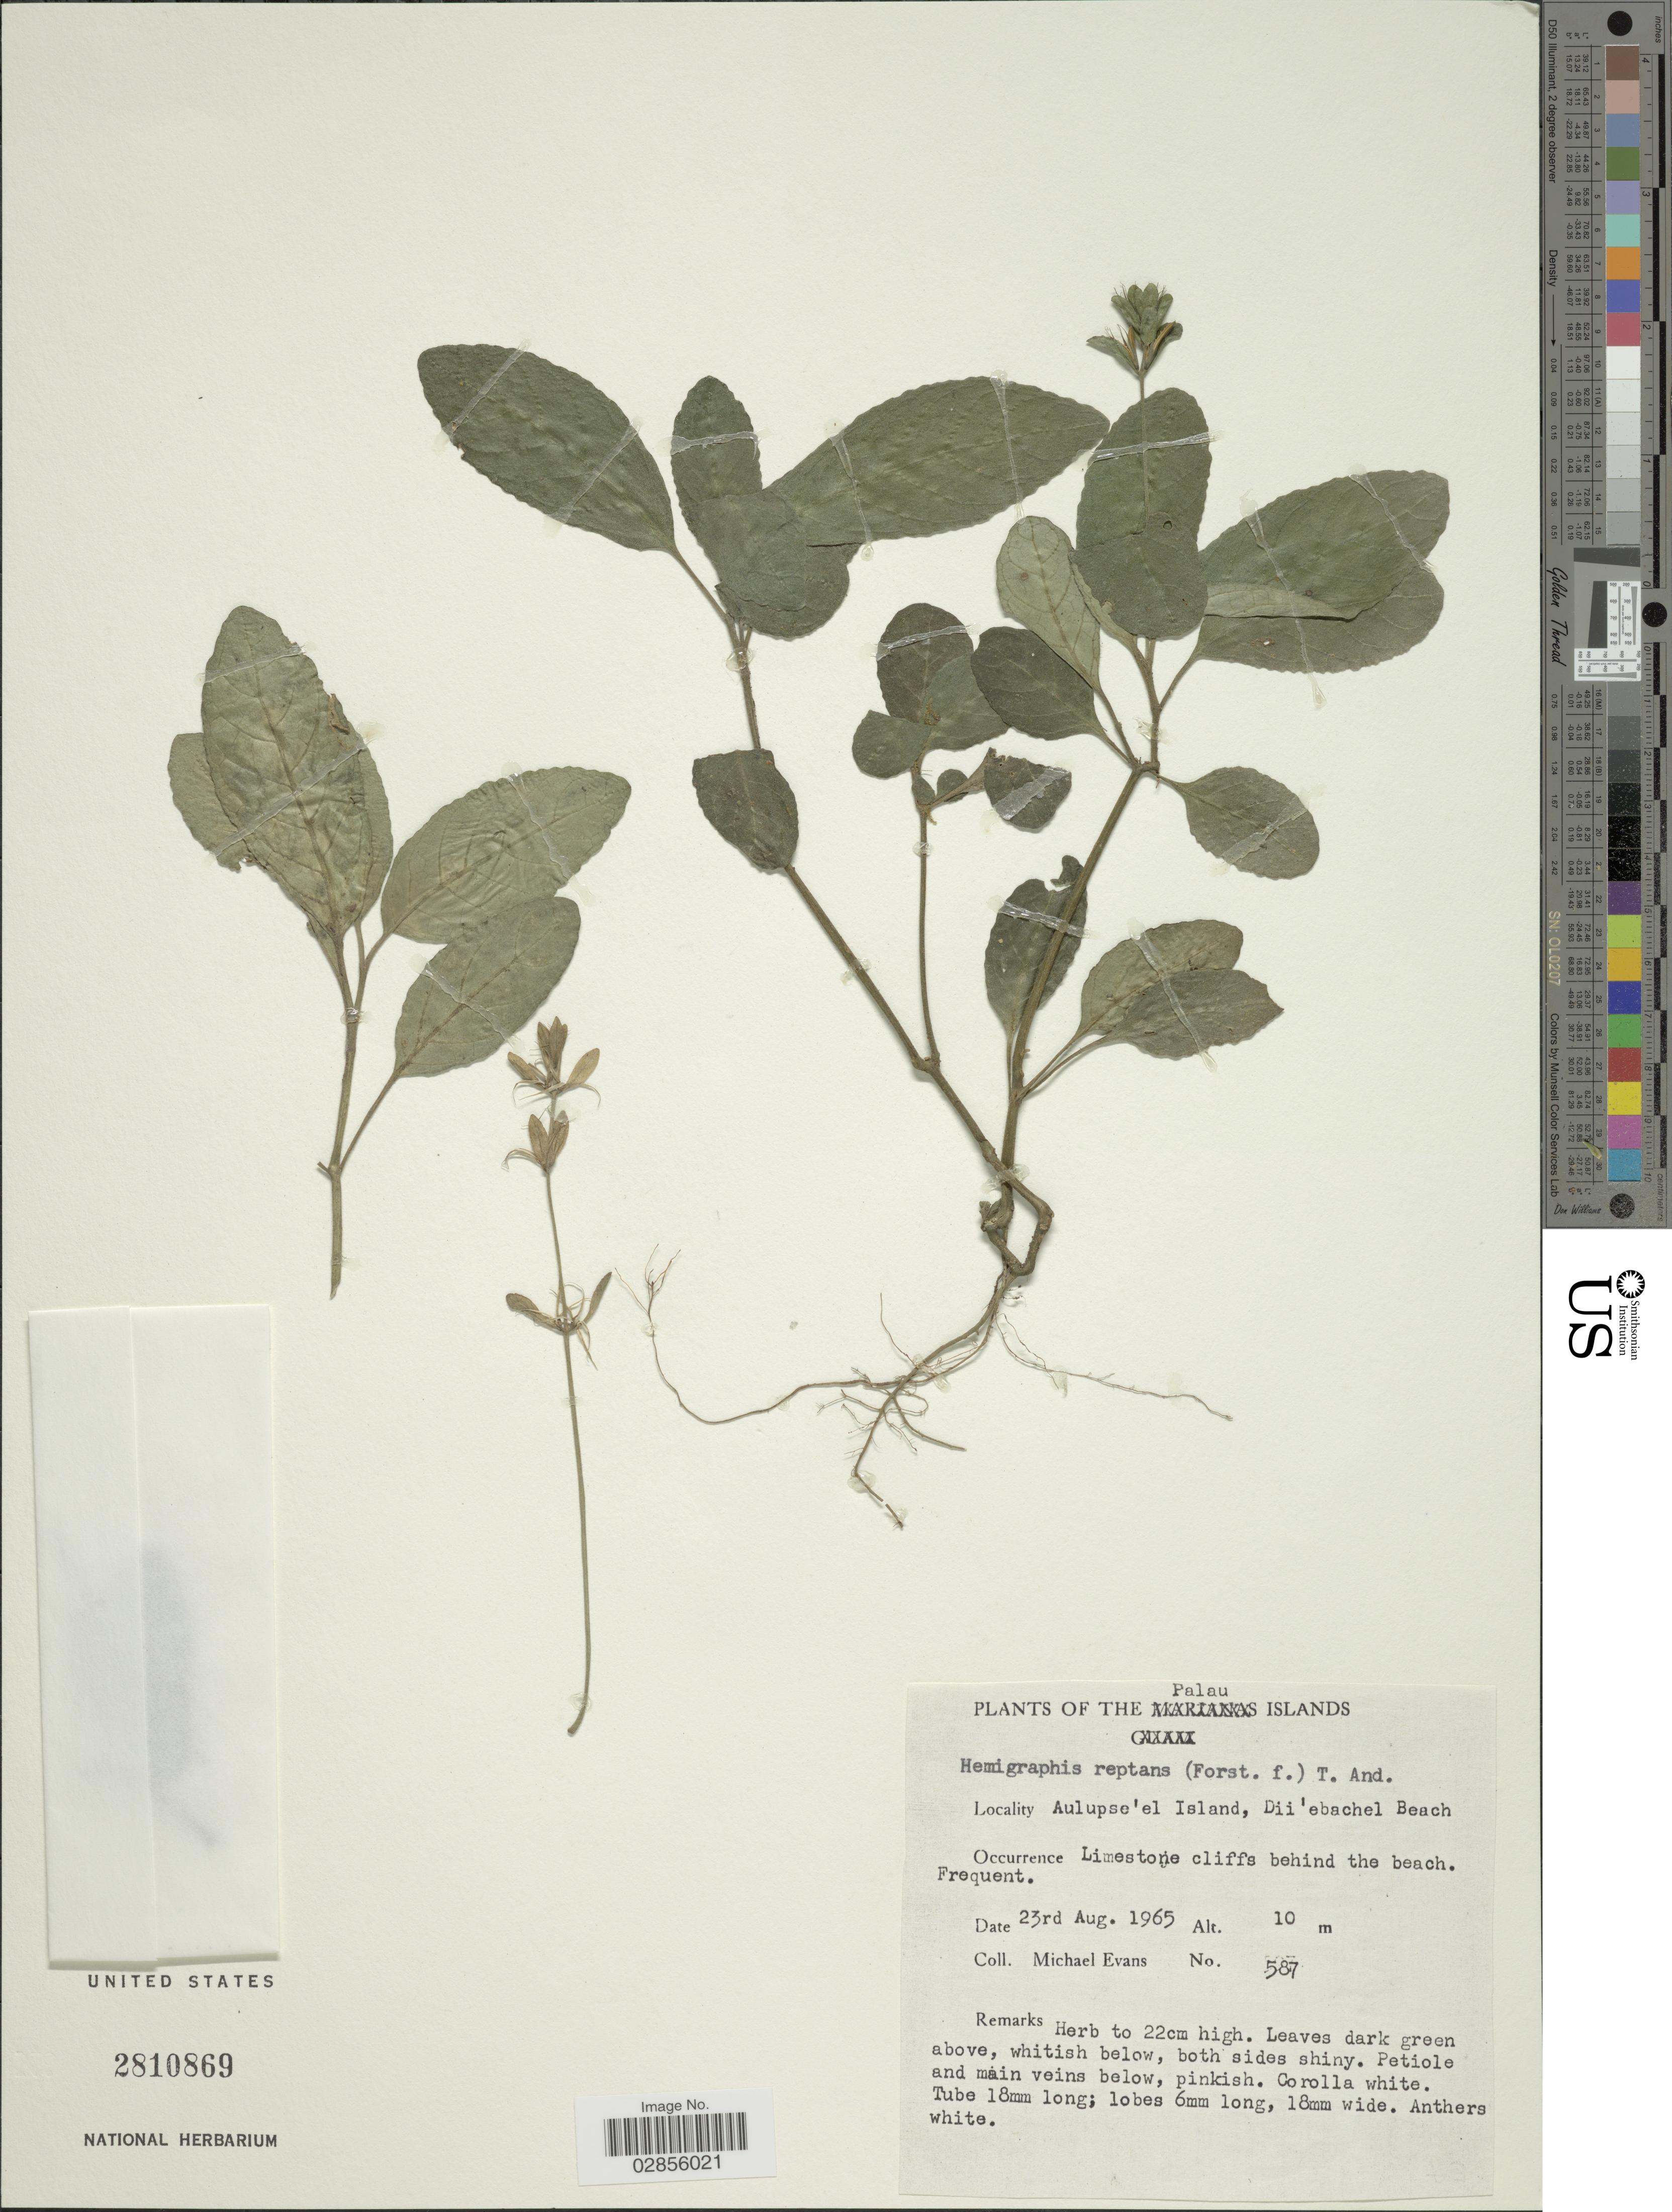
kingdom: Plantae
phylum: Tracheophyta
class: Magnoliopsida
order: Lamiales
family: Acanthaceae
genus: Strobilanthes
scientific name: Strobilanthes reptans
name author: (G. Forst.) Moylan ex Y.F. Deng & J.R.I. Wood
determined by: Wagner, W. L., (BOT), Smithsonian Institution - National Museum of Natural History (UNITED STATES)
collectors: M. Evans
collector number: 587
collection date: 1965-08-23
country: Palau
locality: The Palau Islands. Aulupse'el Island, Dii'ebachel Beach.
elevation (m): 10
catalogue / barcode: US 2810869